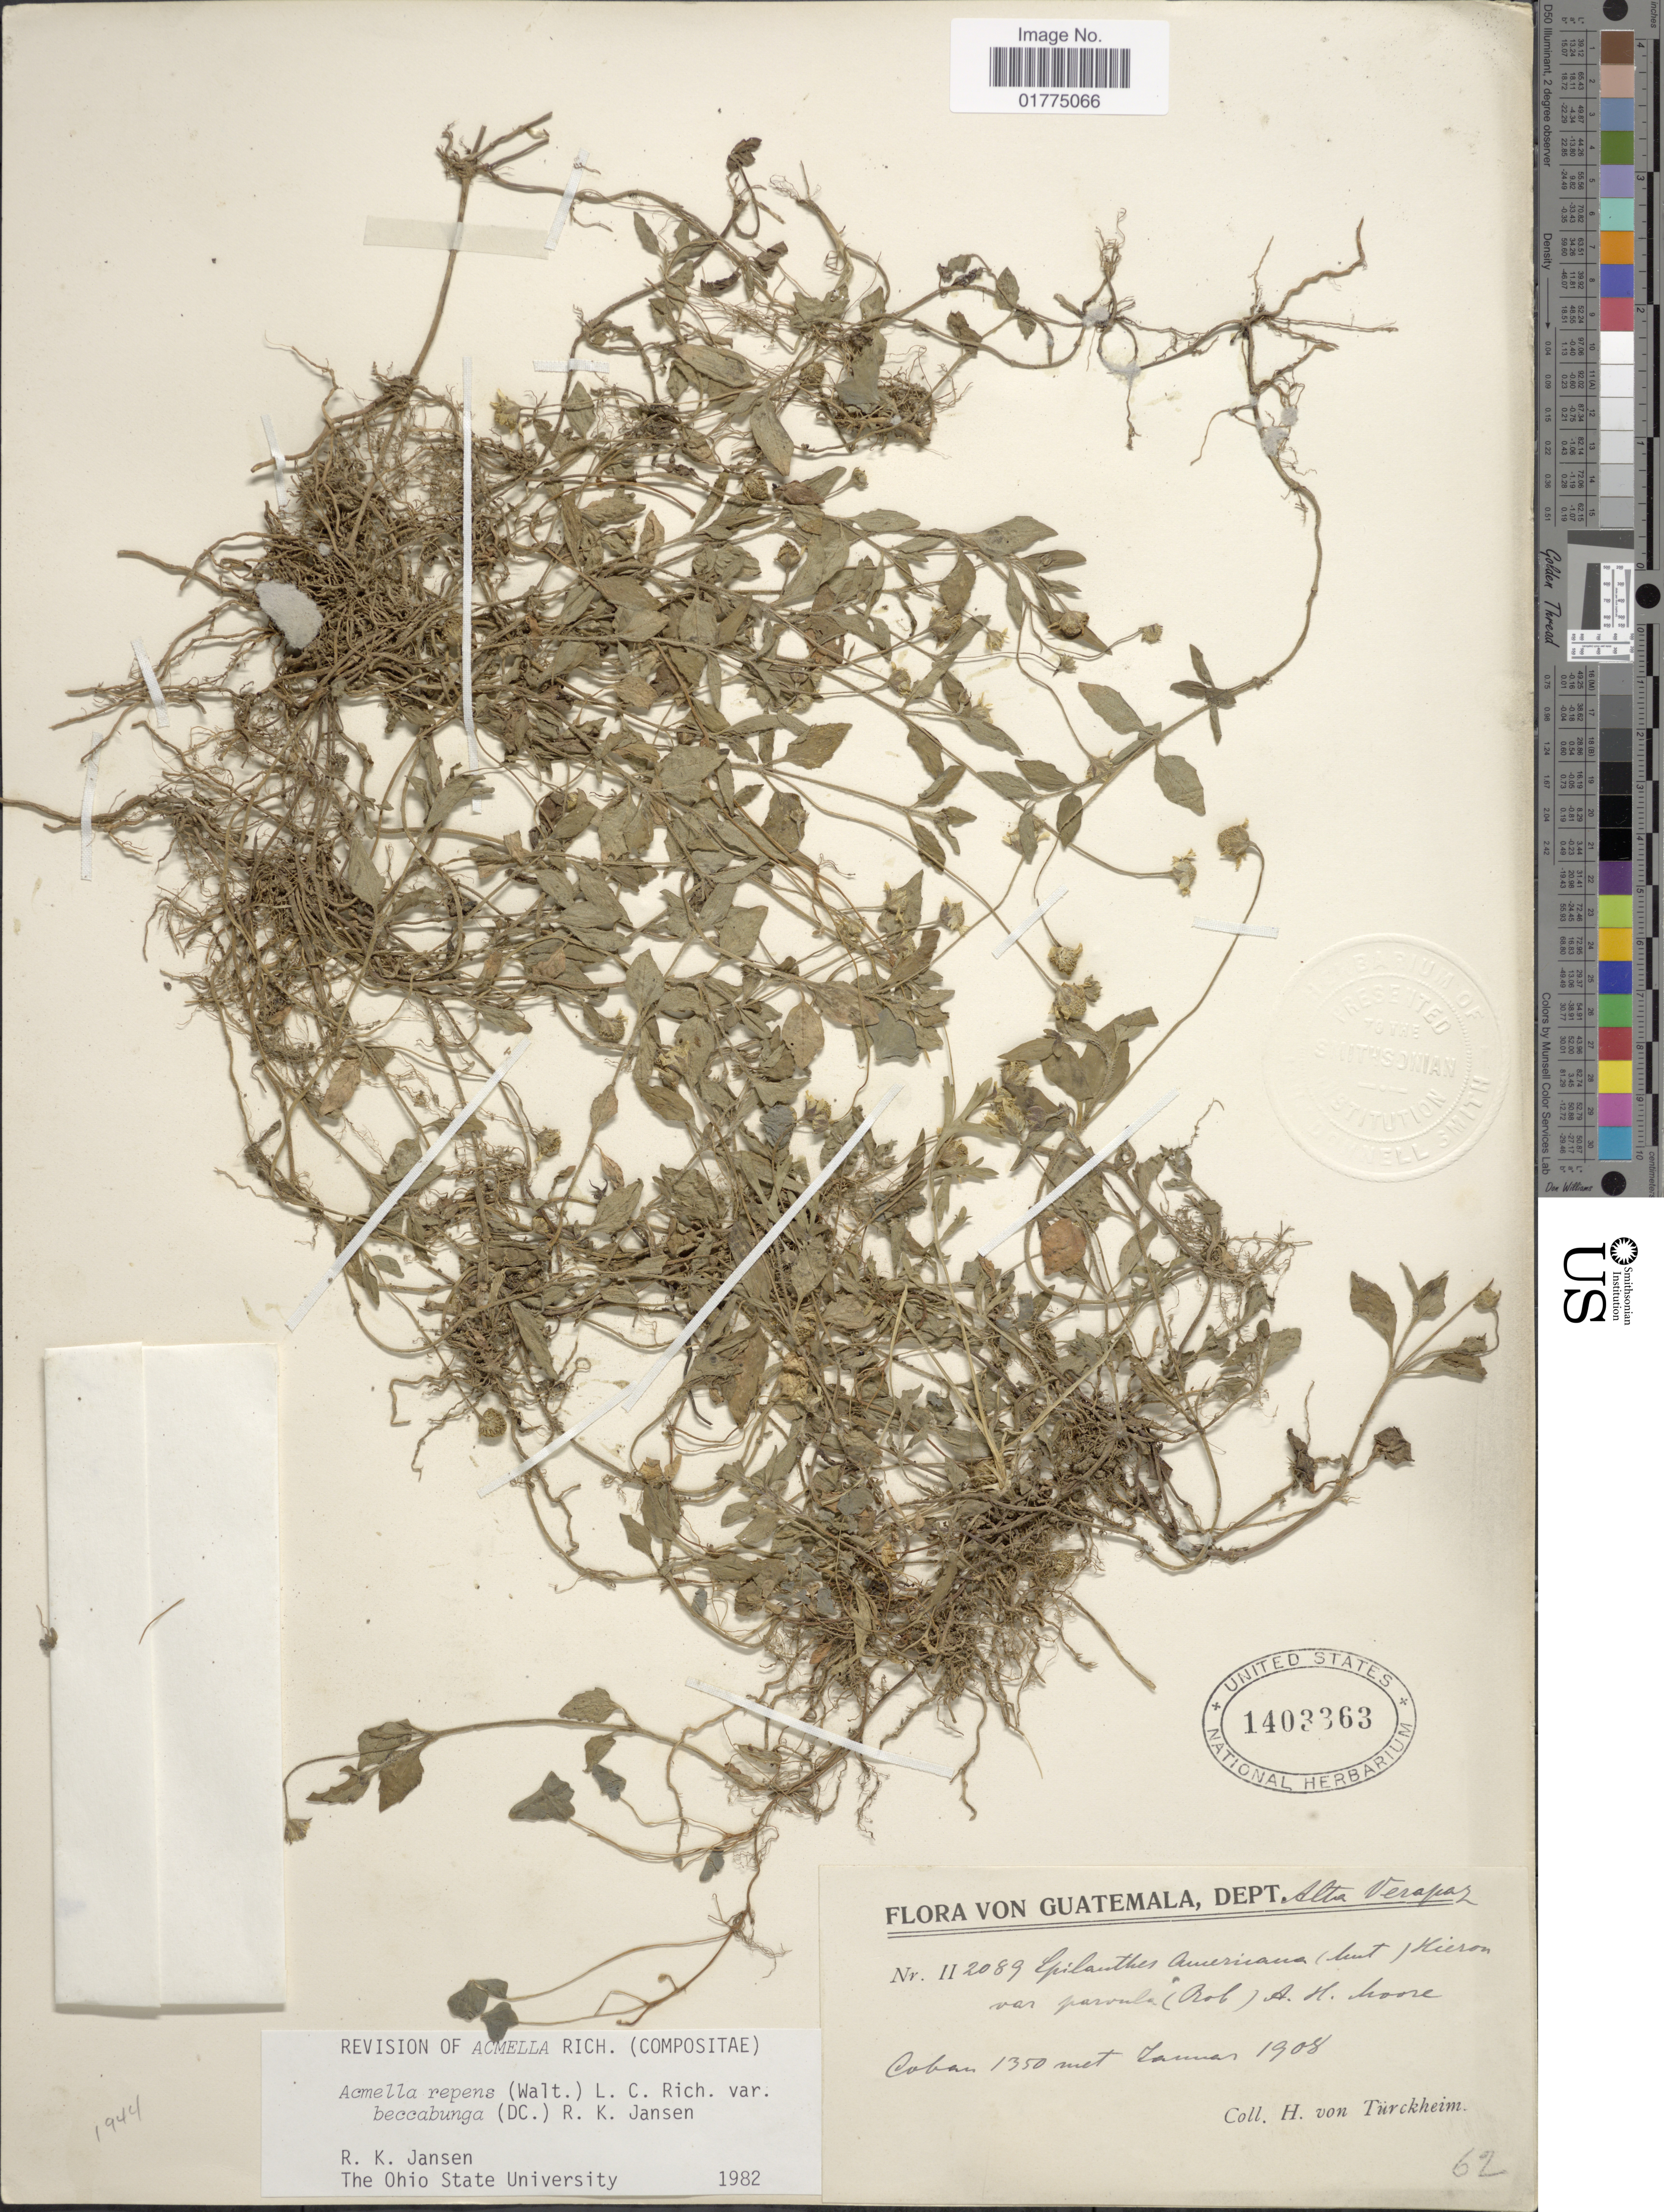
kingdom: Plantae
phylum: Tracheophyta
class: Magnoliopsida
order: Asterales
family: Asteraceae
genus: Acmella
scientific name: Acmella repens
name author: (Walter) Rich.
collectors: H. von Türckheim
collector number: II 2089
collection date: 1908-01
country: Guatemala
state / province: Alta Verapaz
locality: Guatemala, Dept. Alta Verapaz. Coban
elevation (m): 1350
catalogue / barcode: US 1403363